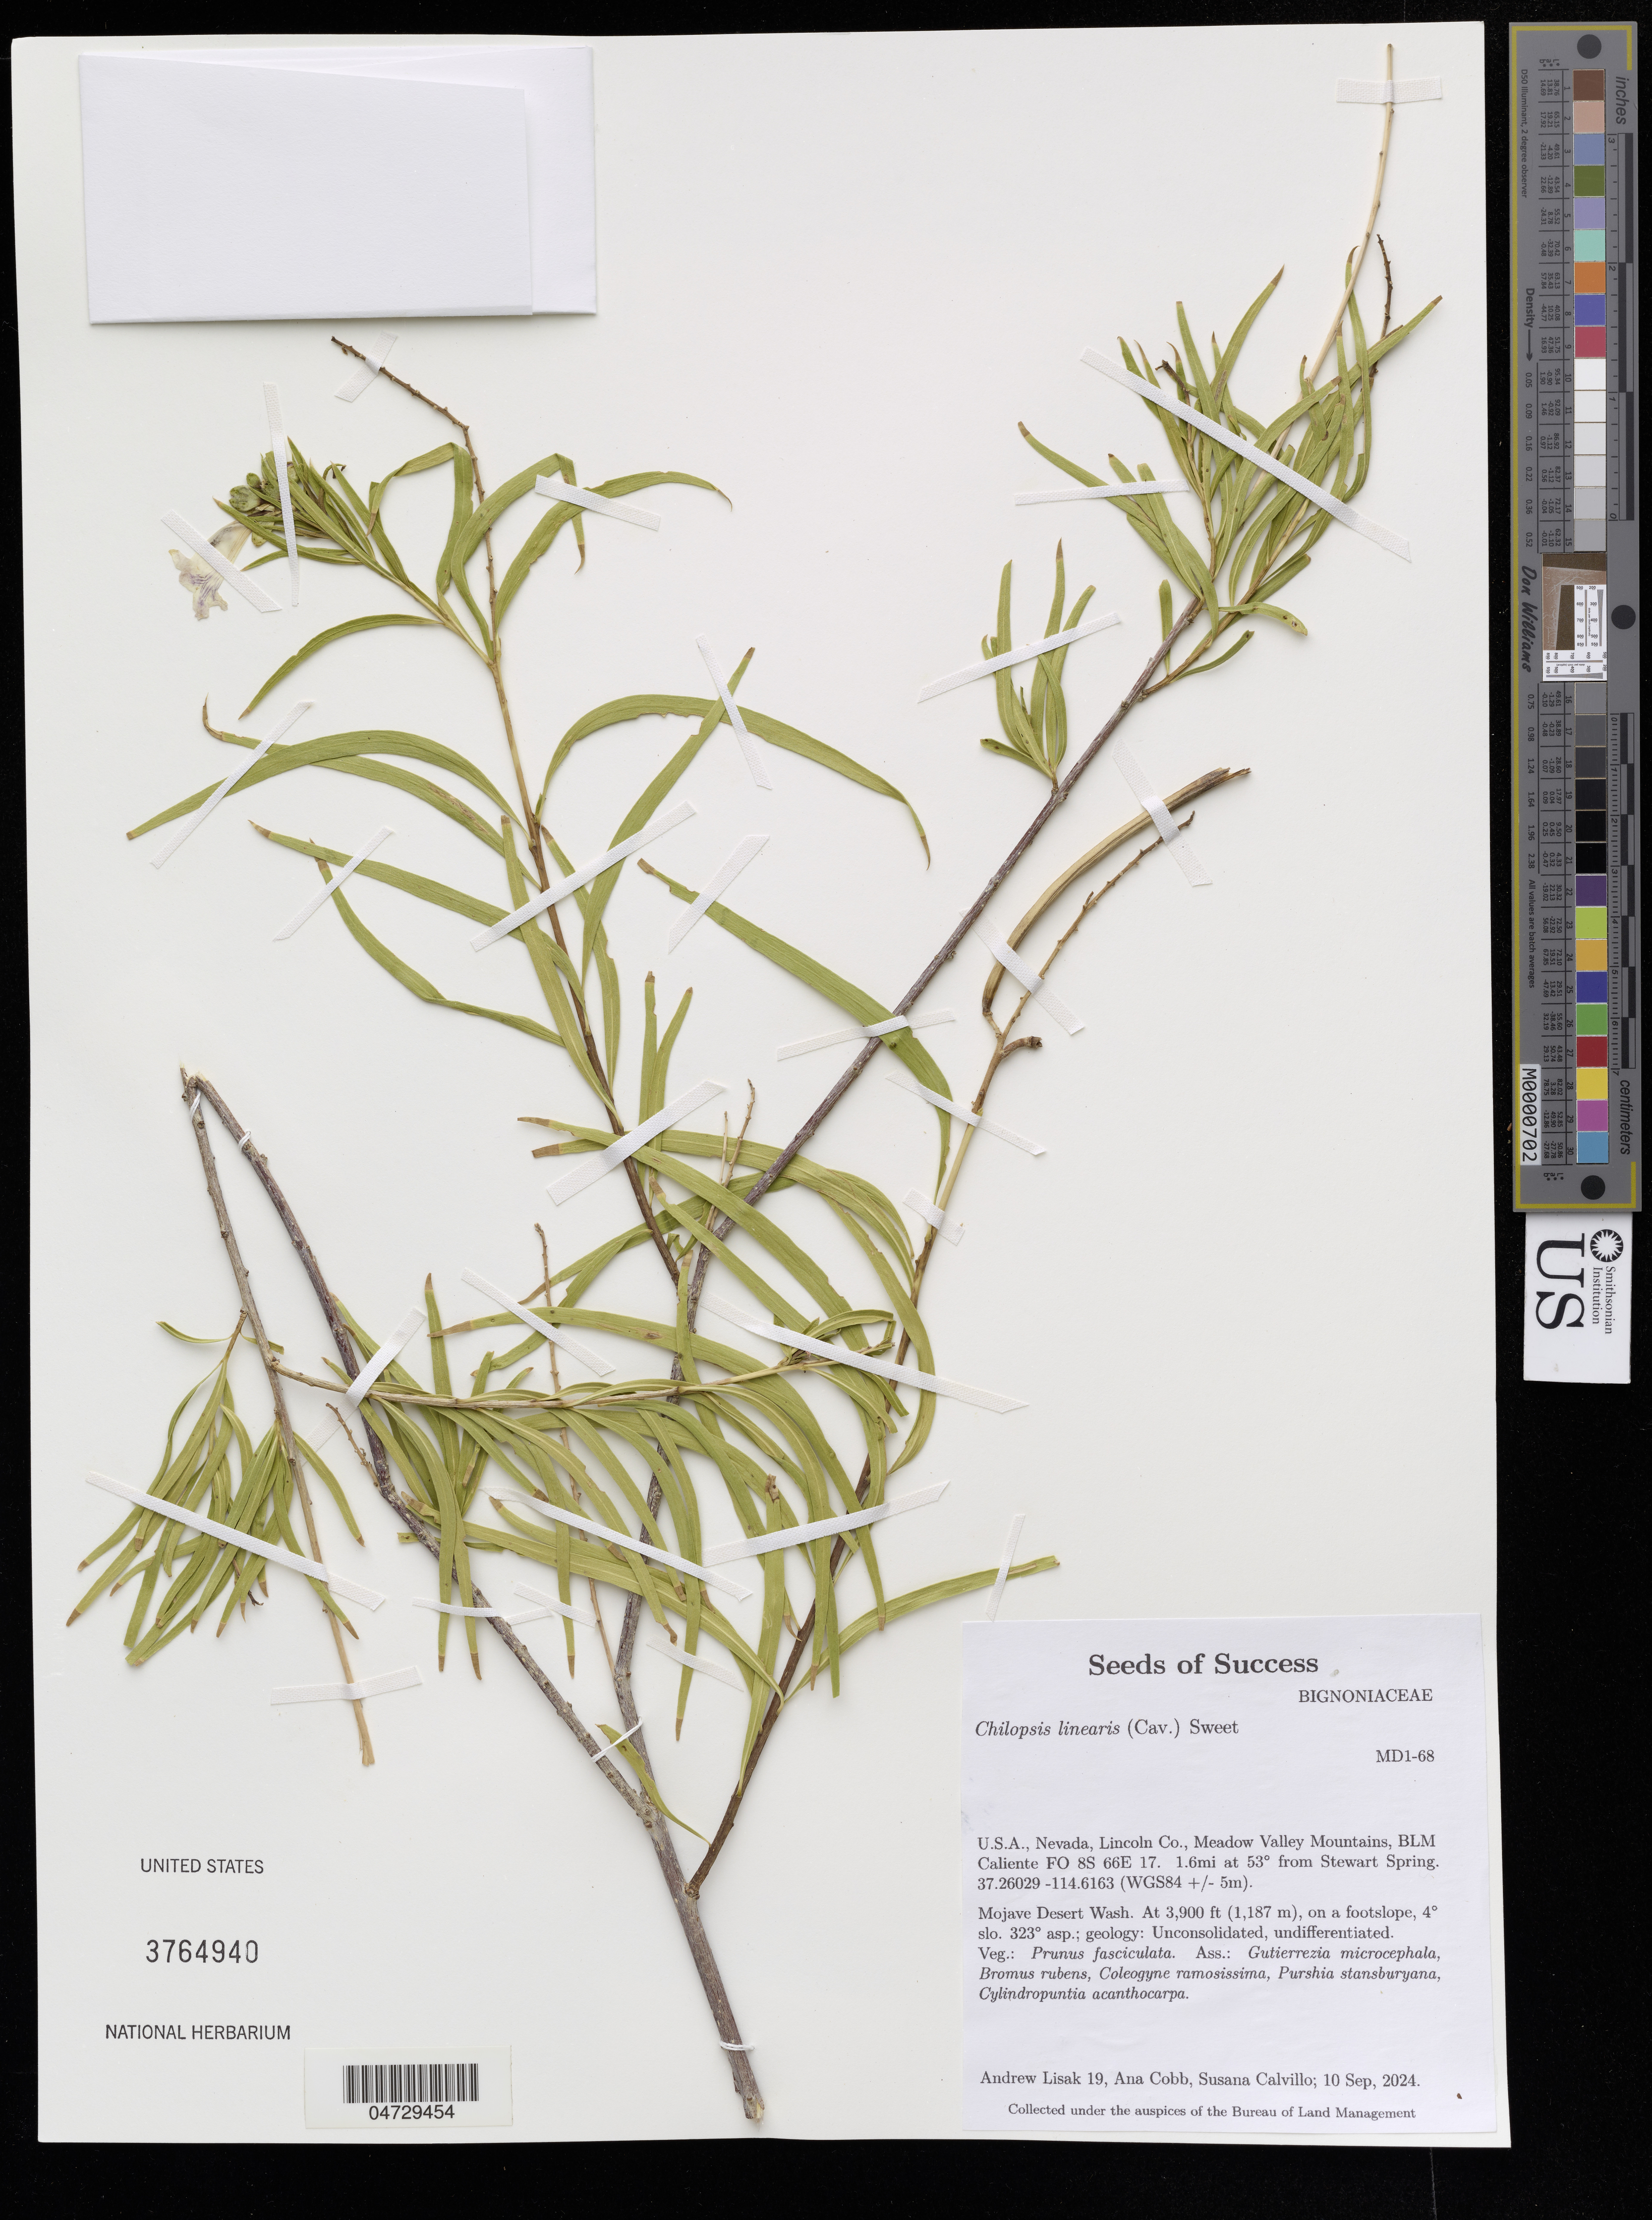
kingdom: Plantae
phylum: Tracheophyta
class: Magnoliopsida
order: Lamiales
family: Bignoniaceae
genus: Chilopsis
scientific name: Chilopsis linearis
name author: (Cav.) Sweet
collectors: A. Lisak, A. Cobb & S. Calvillo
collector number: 19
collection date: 2024-09-10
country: United States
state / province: Nevada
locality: Lincoln Co., Meadow Valley Mountains, BLM Caliente FO 8S 66E 17. 1.6mi at 53° from Stewart Spring. (WGS84 +/- 5m). Mojave Desert Wash.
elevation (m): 1187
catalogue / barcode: US 3764940